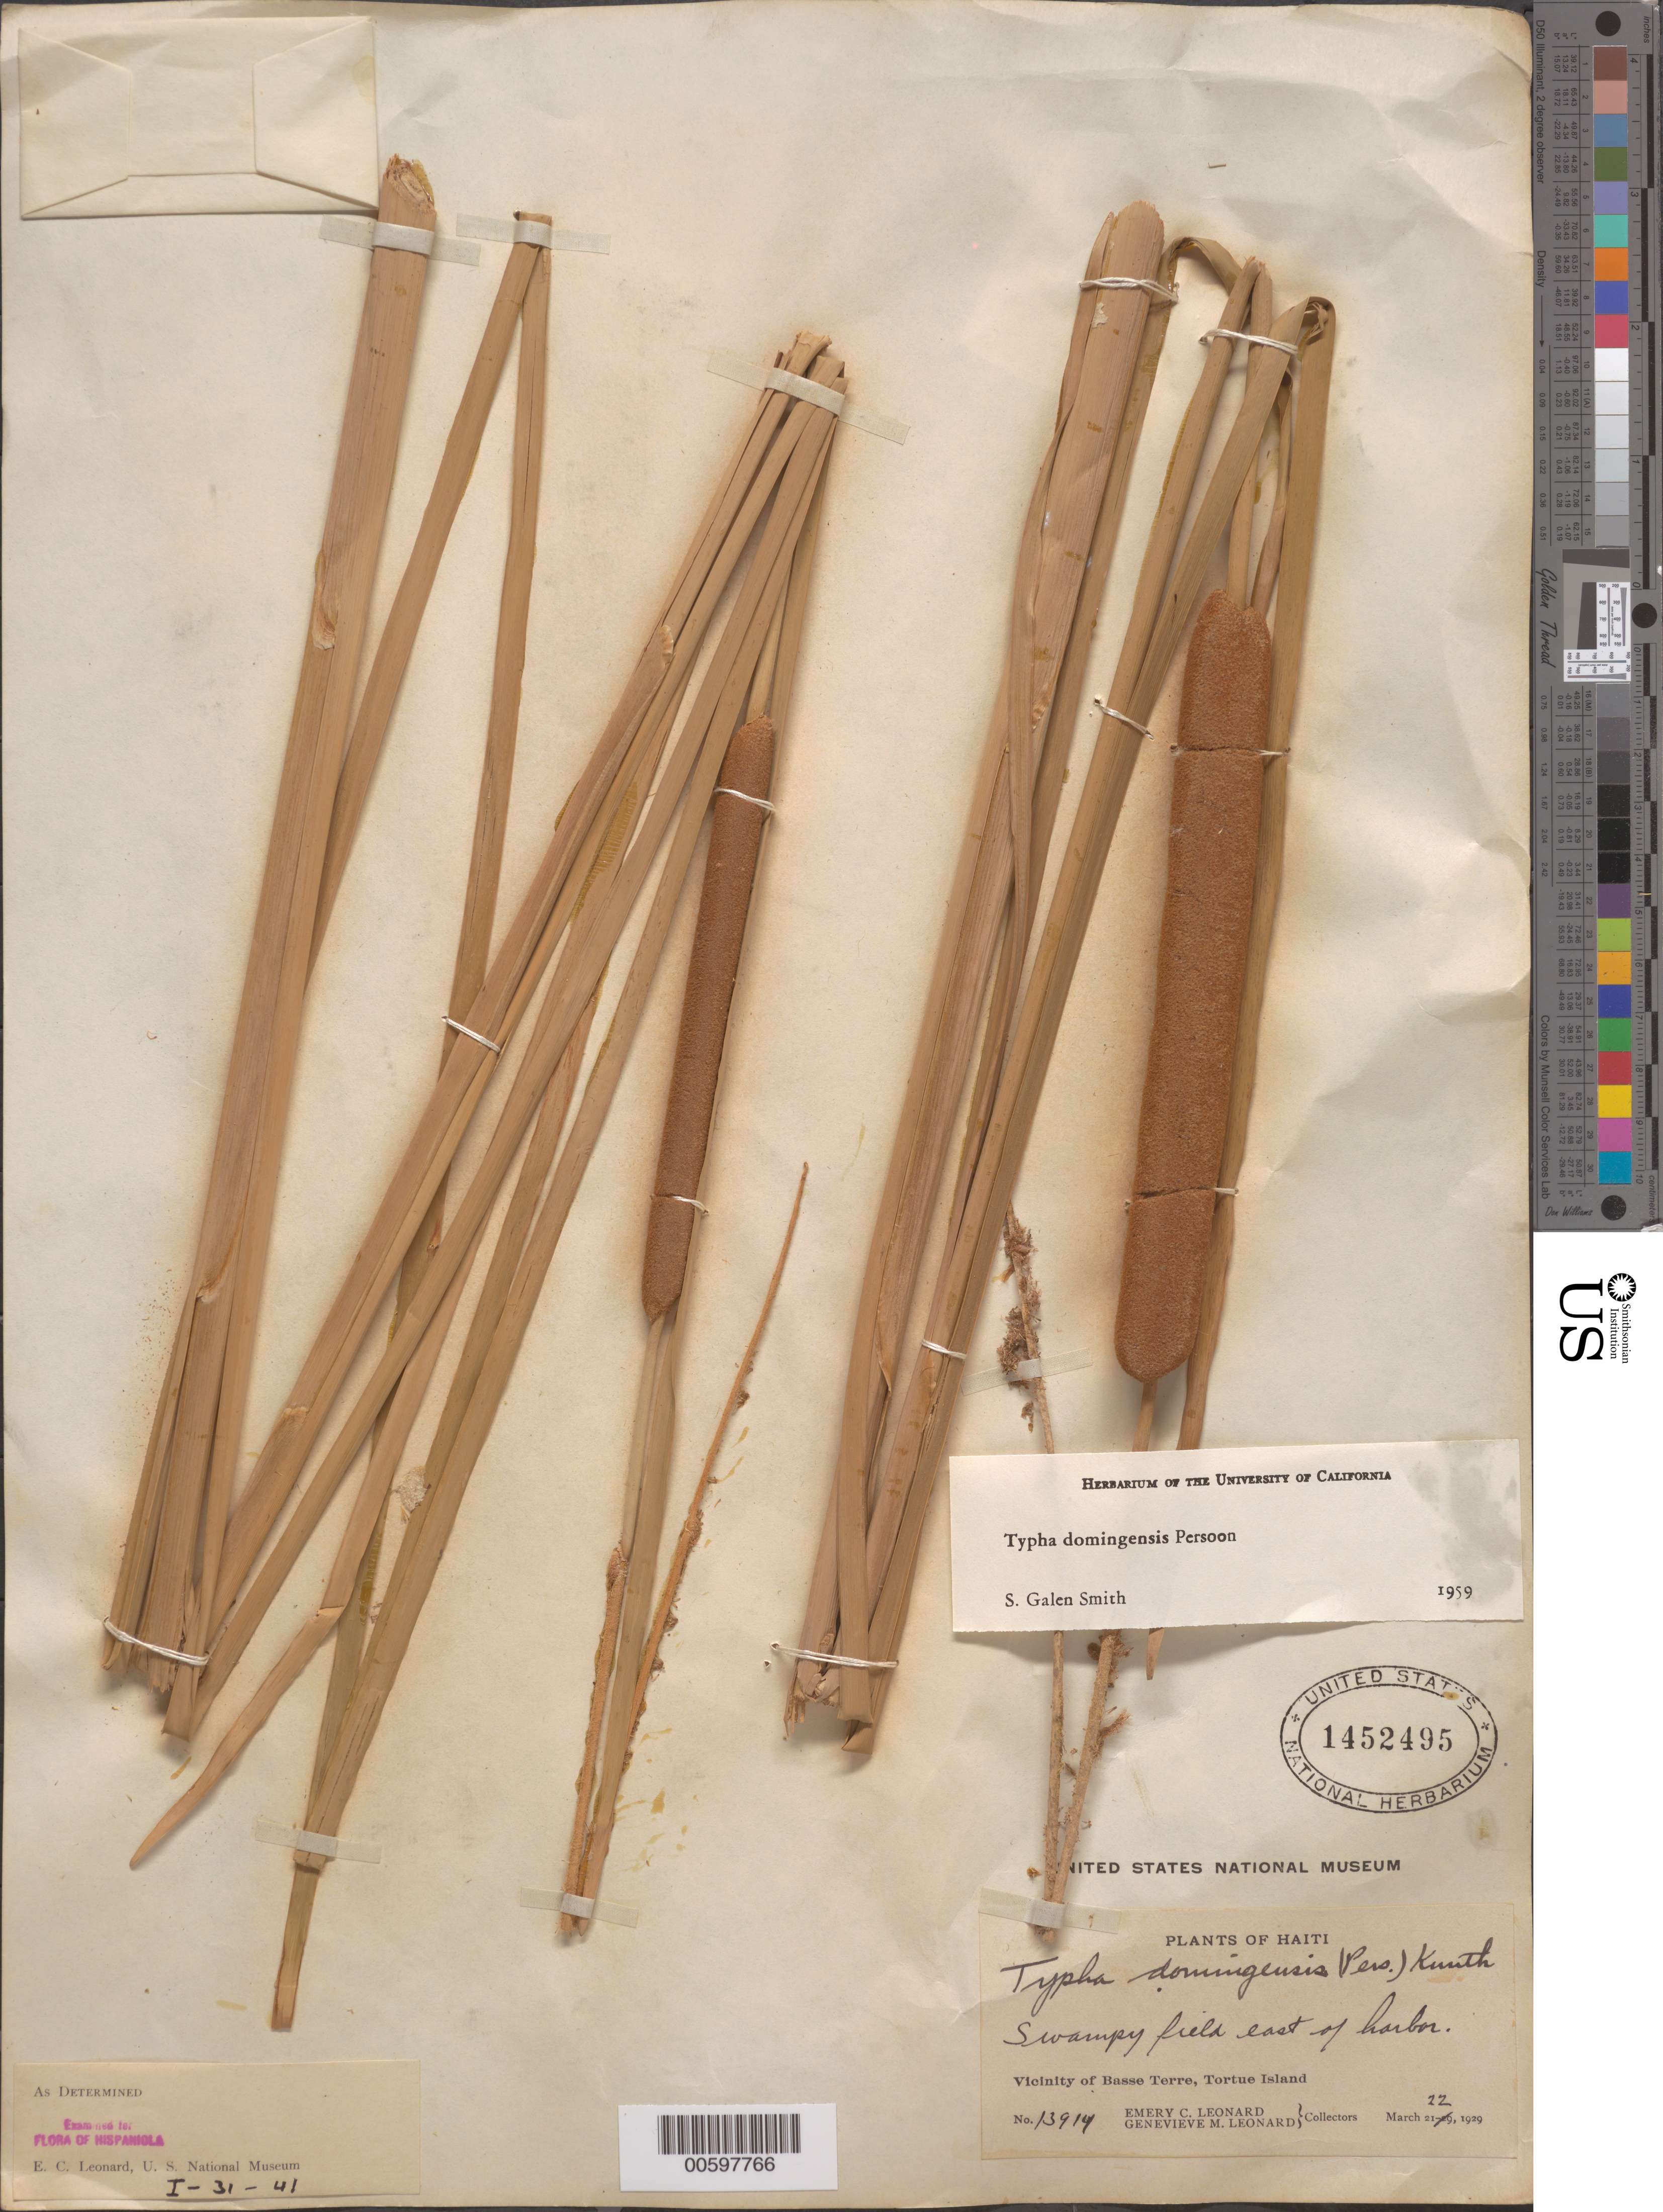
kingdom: Plantae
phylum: Tracheophyta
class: Liliopsida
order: Poales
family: Typhaceae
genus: Typha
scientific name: Typha domingensis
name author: Pers.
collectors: E. C. Leonard & G. M. Leonard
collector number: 13914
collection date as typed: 22 Mar 1929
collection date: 1929-03-22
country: Haiti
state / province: Nord-Ouest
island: Tortuga Island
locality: Basse Terre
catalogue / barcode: US 1452495